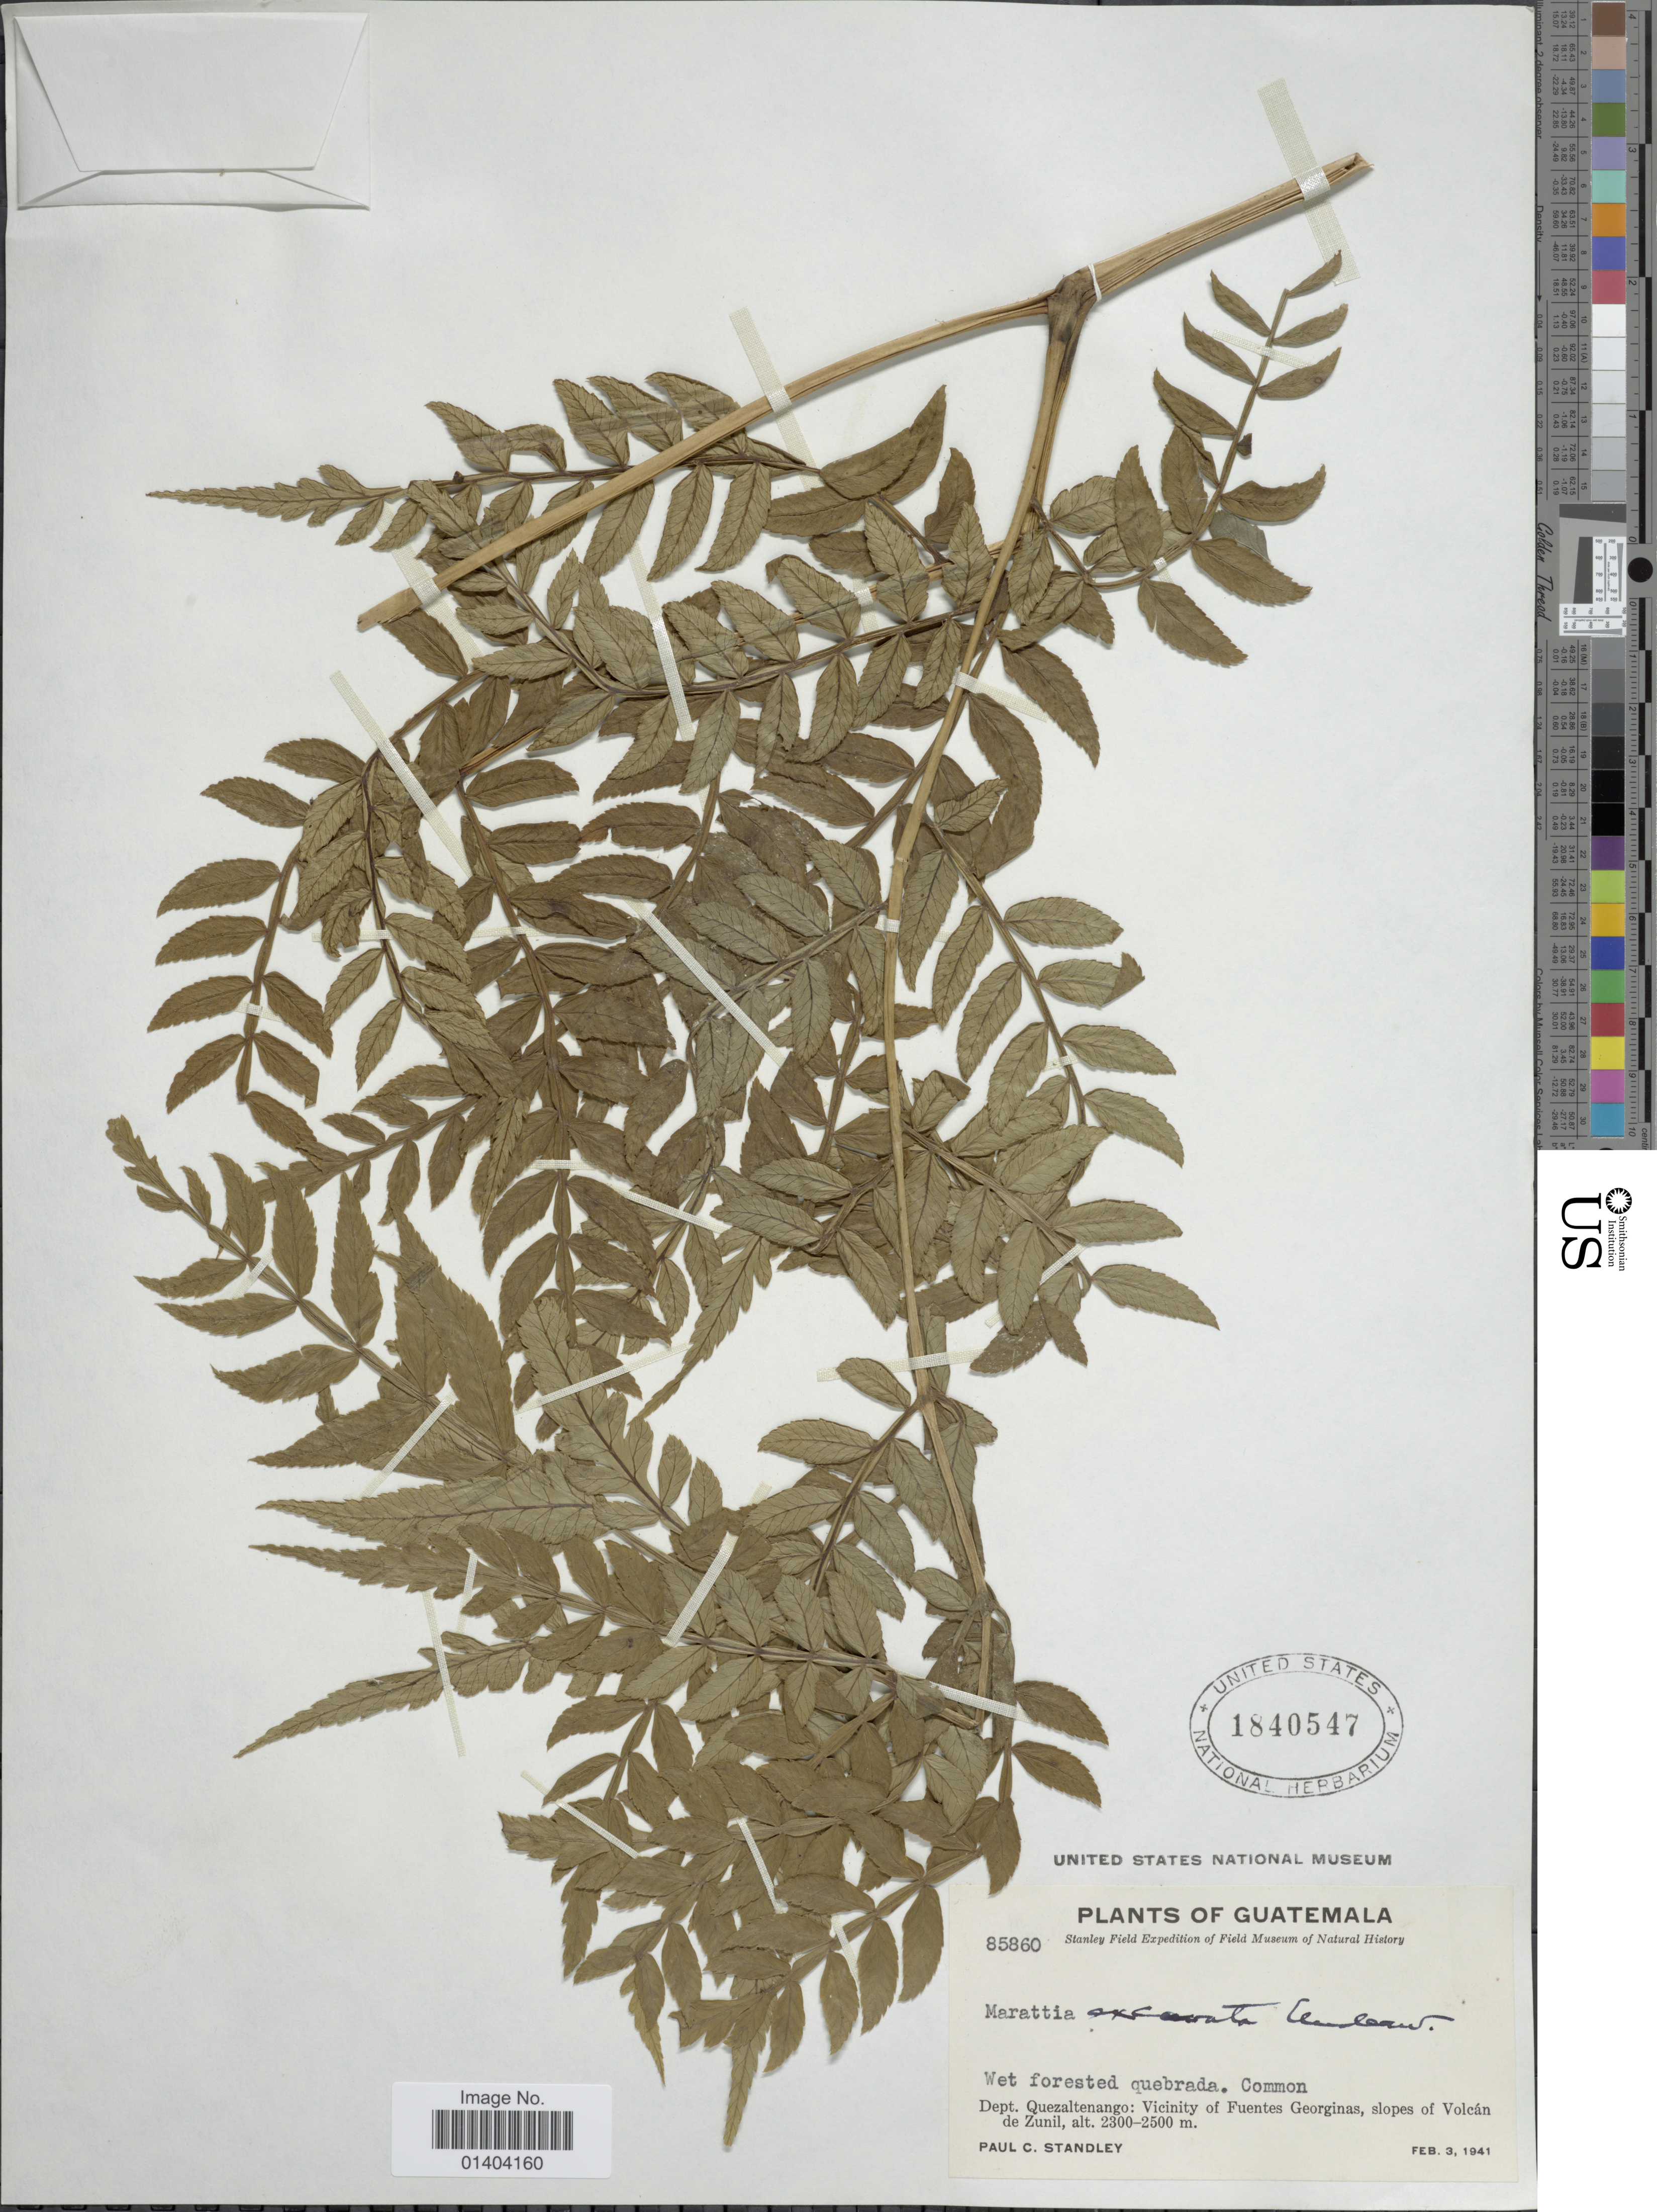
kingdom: Plantae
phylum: Tracheophyta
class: Polypodiopsida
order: Marattiales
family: Marattiaceae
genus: Marattia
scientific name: Marattia excavata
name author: Underw.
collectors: P. C. Standley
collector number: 85860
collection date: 1941-02-03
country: Guatemala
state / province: Quetzaltenango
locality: Dept. Quezaltenango vicinity of Fuentes Georginas slopes of Volcan de Zunil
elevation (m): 2300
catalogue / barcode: US 1840547